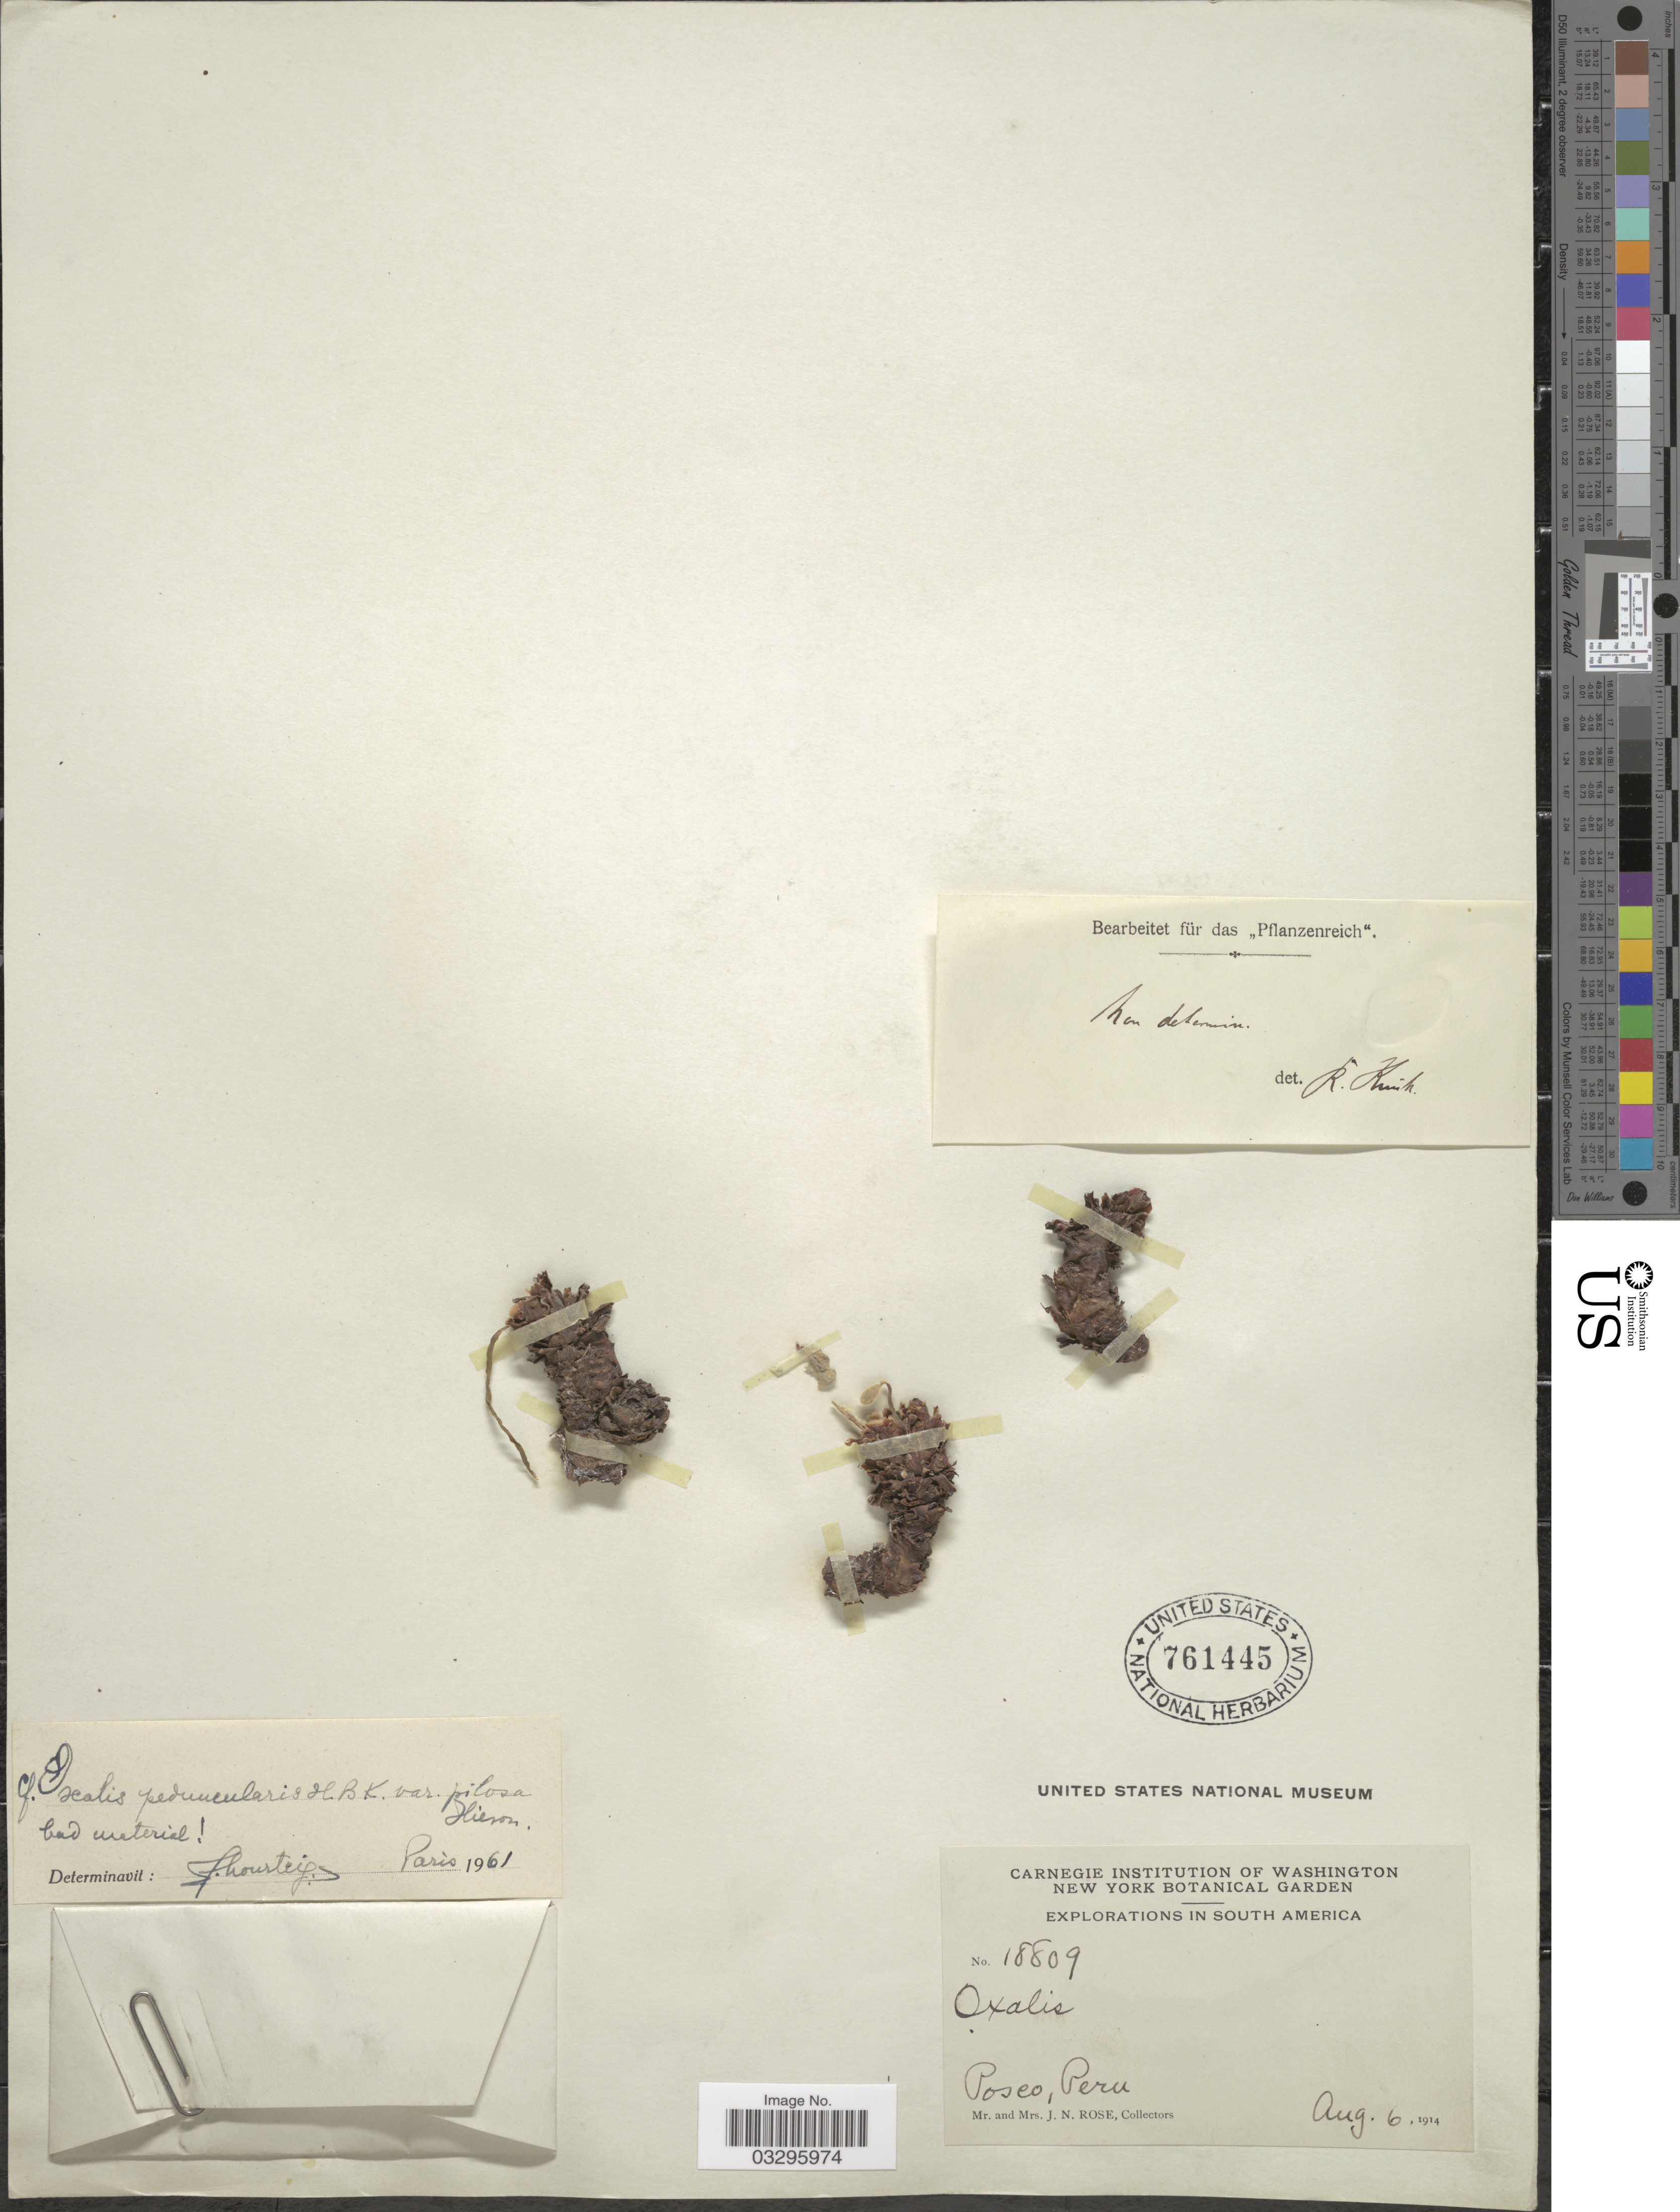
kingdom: Plantae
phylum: Tracheophyta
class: Magnoliopsida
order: Oxalidales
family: Oxalidaceae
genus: Oxalis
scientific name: Oxalis peduncularis var. pilosa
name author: Hieron.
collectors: J. N. Rose & L. B. Rose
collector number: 18809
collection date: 1914-08-06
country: Peru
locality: Posco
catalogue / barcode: US 761445